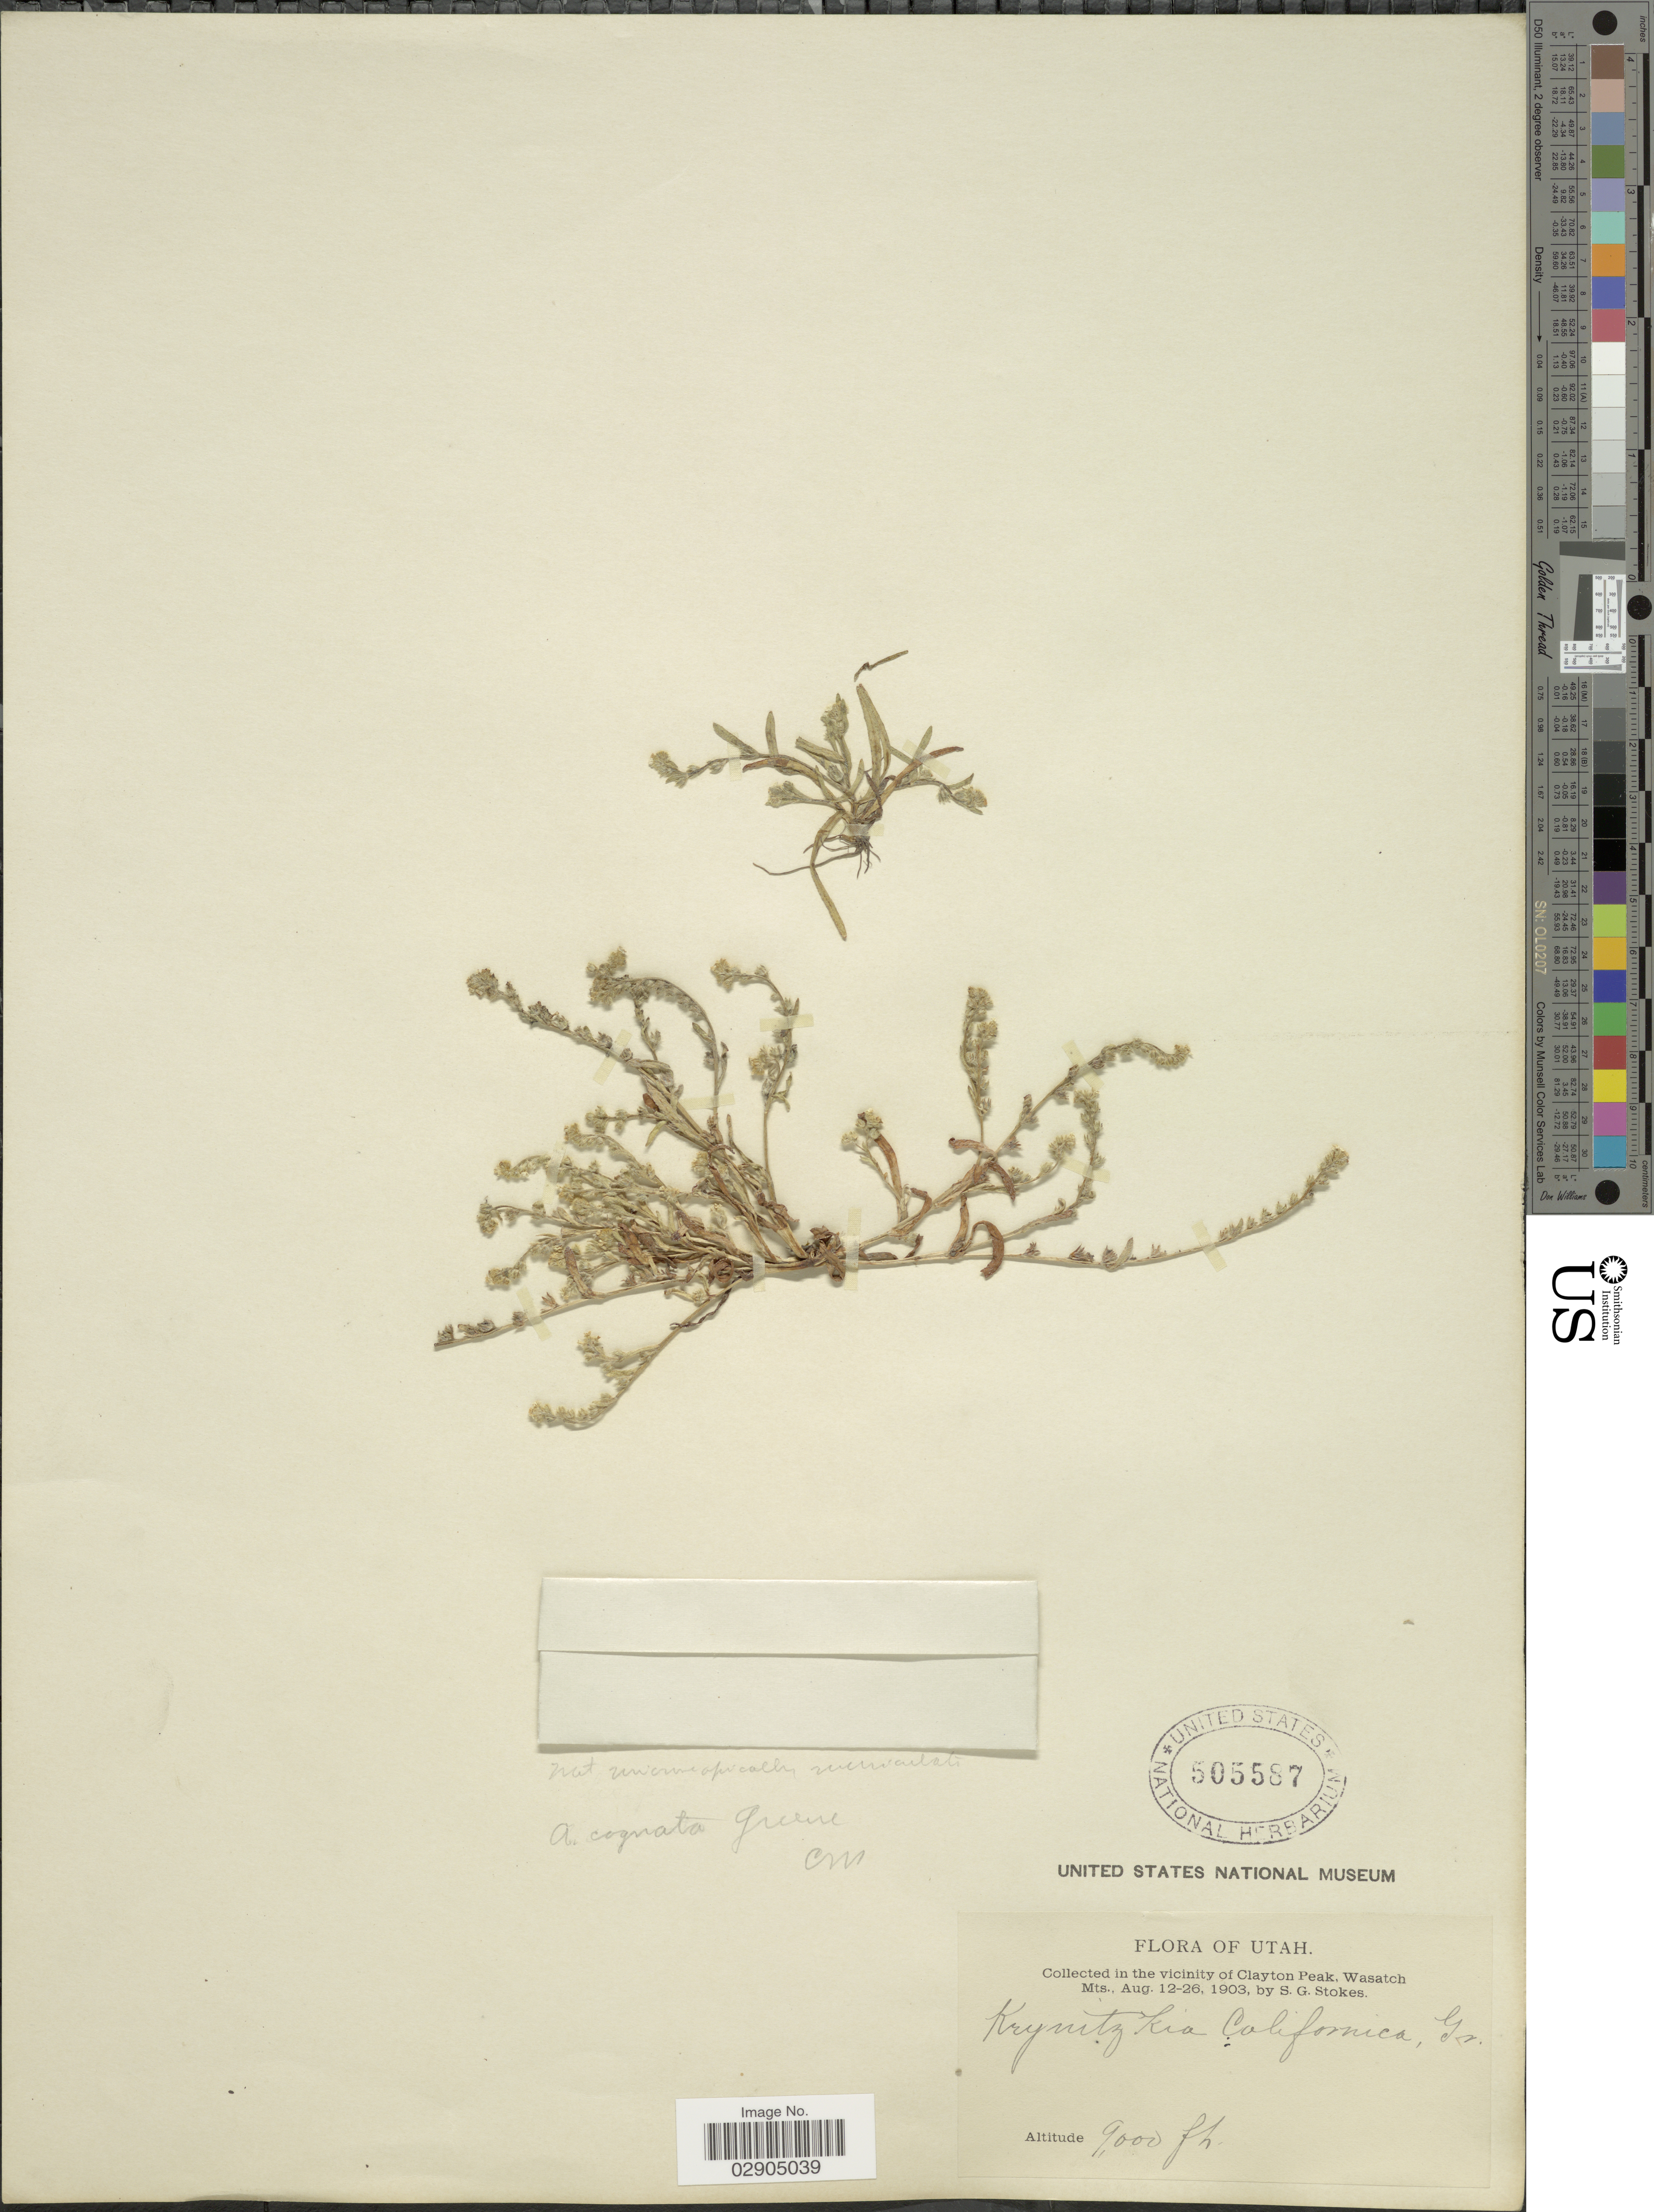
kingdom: Plantae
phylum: Tracheophyta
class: Magnoliopsida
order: Boraginales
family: Boraginaceae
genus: Allocarya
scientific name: Allocarya cognata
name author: Greene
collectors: S. G. Stokes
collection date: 1903-08-12/1903-08-26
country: United States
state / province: Utah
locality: The vicinity of Clayton Peak, Wasatch Mts.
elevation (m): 2743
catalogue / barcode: US 505587